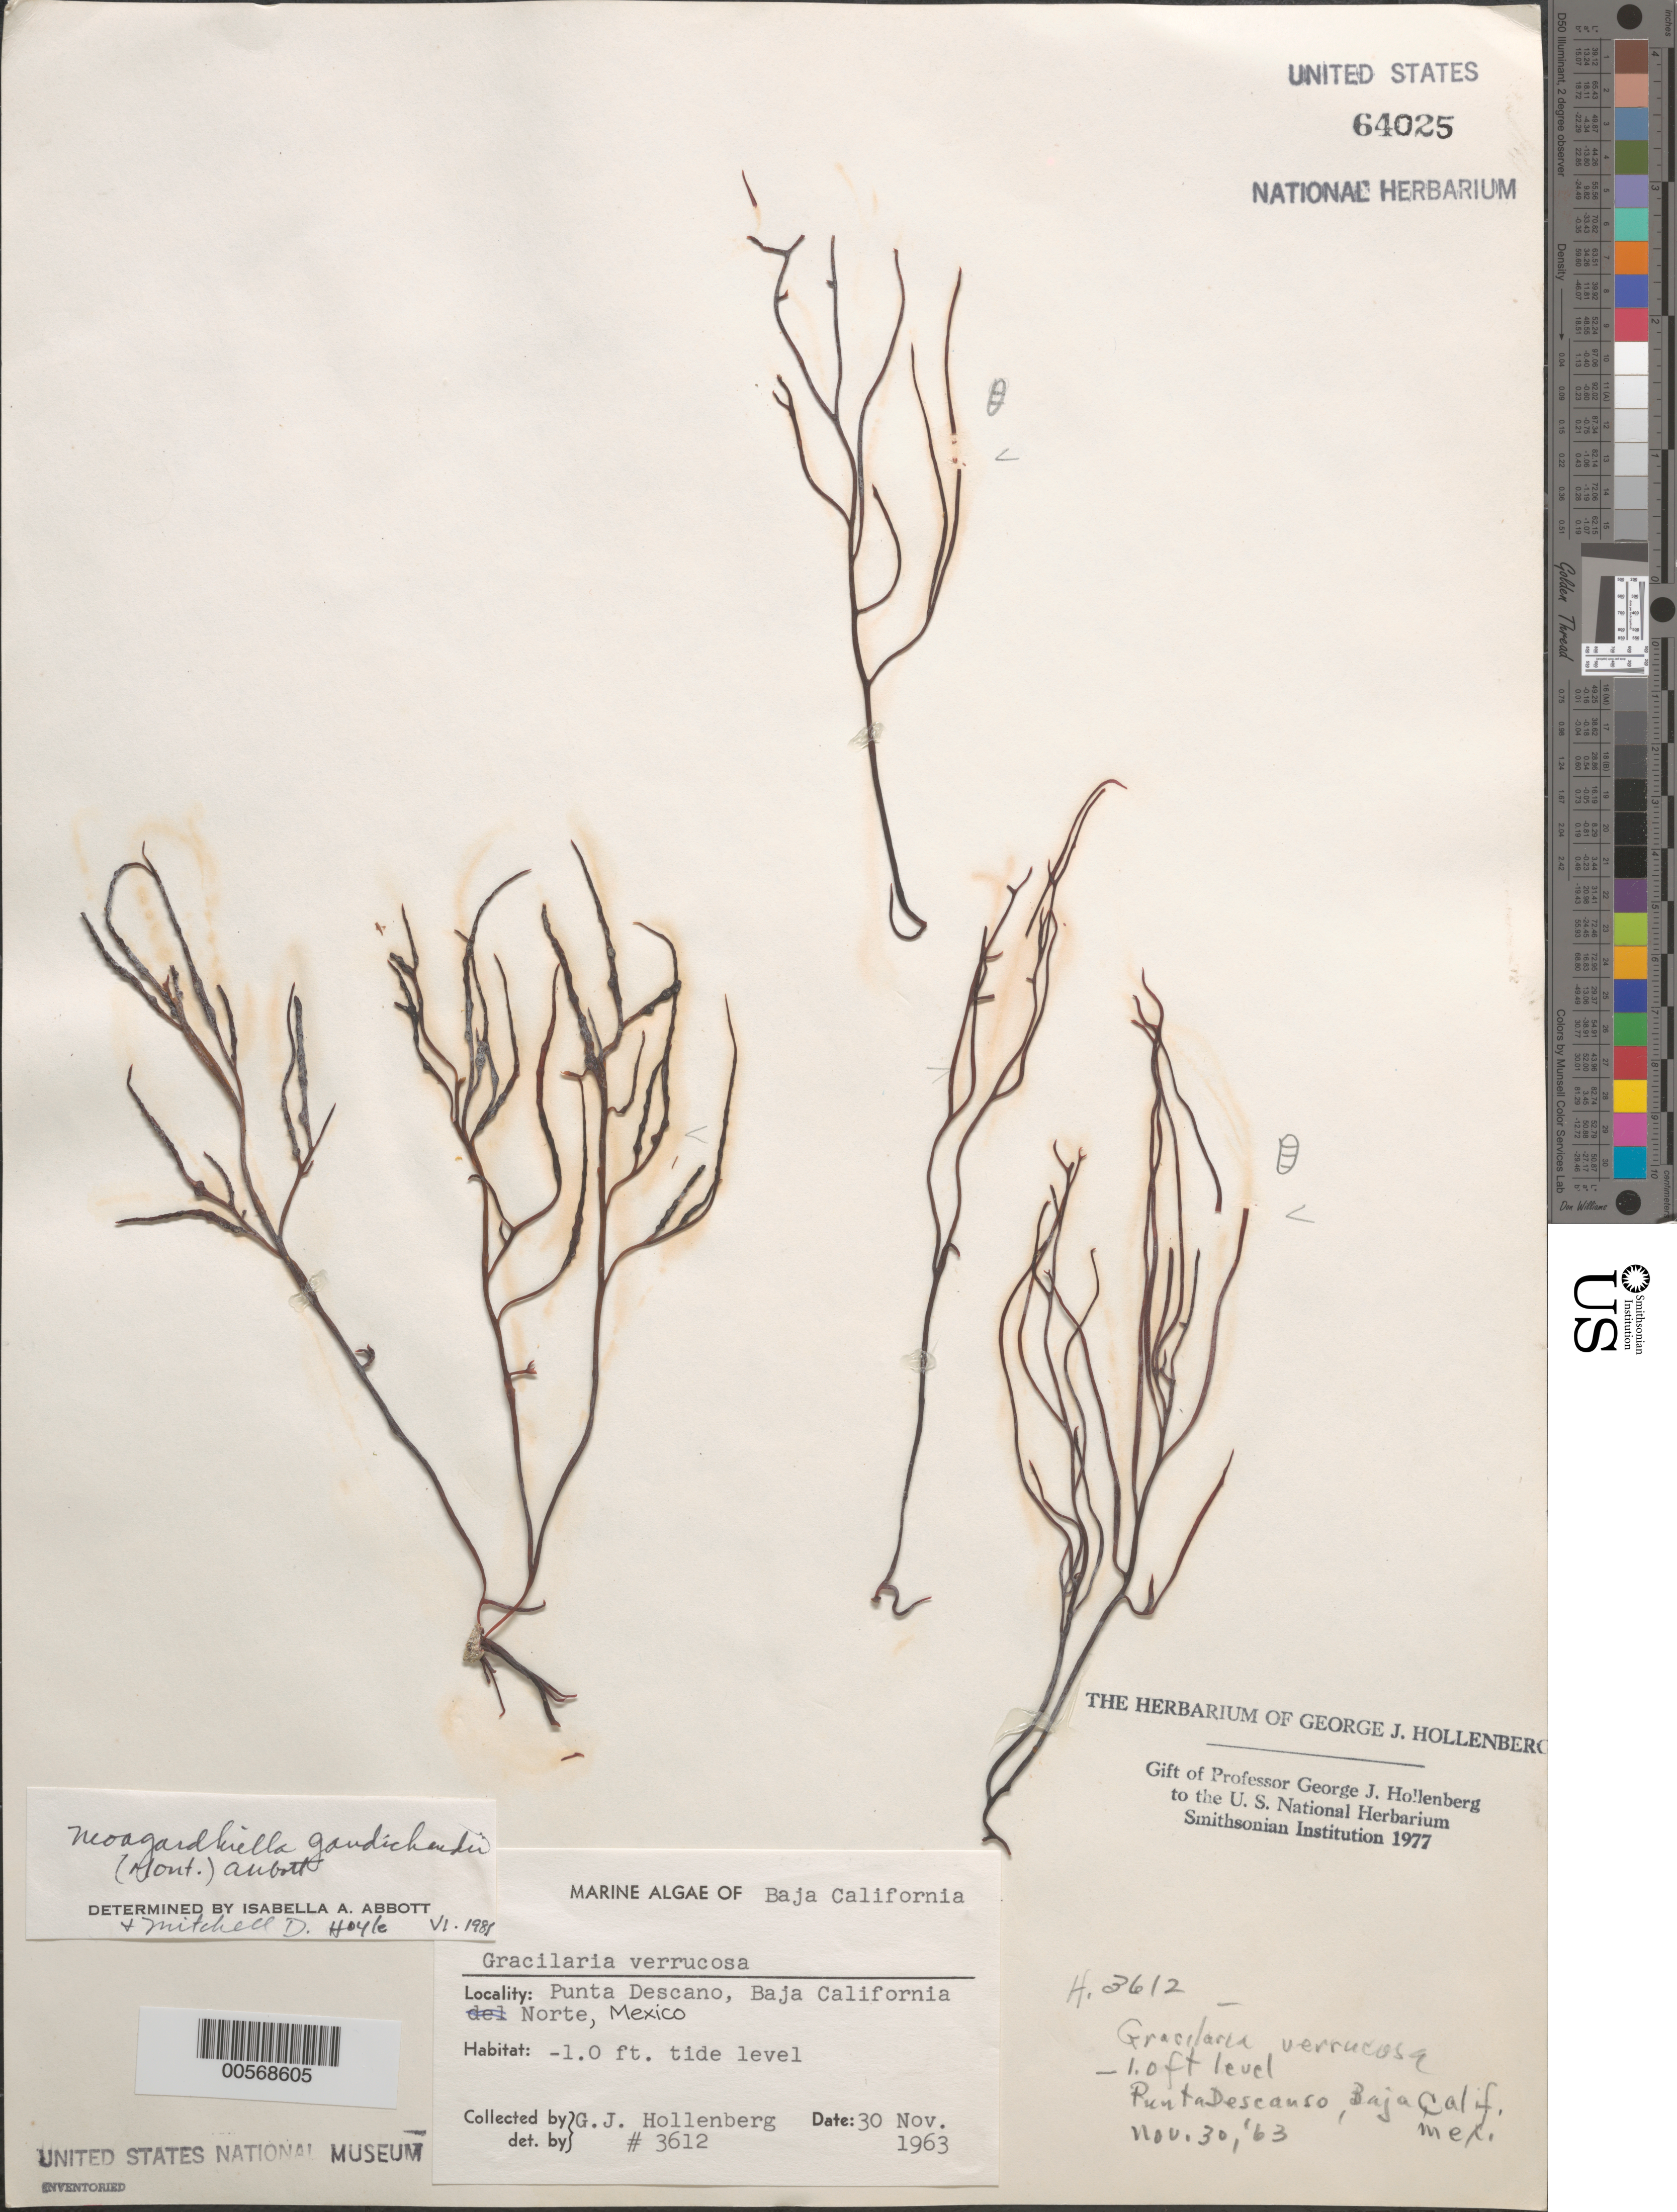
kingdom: Plantae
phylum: Rhodophyta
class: Florideophyceae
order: Gigartinales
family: Solieriaceae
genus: Sarcodiotheca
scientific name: Sarcodiotheca gaudichaudii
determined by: Algae name updating Project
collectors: G. Hollenberg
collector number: GJH 3612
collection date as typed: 30 Nov 1963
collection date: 1963-11-30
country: Mexico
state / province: Baja California Norte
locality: Punta Descanso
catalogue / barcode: US 64025